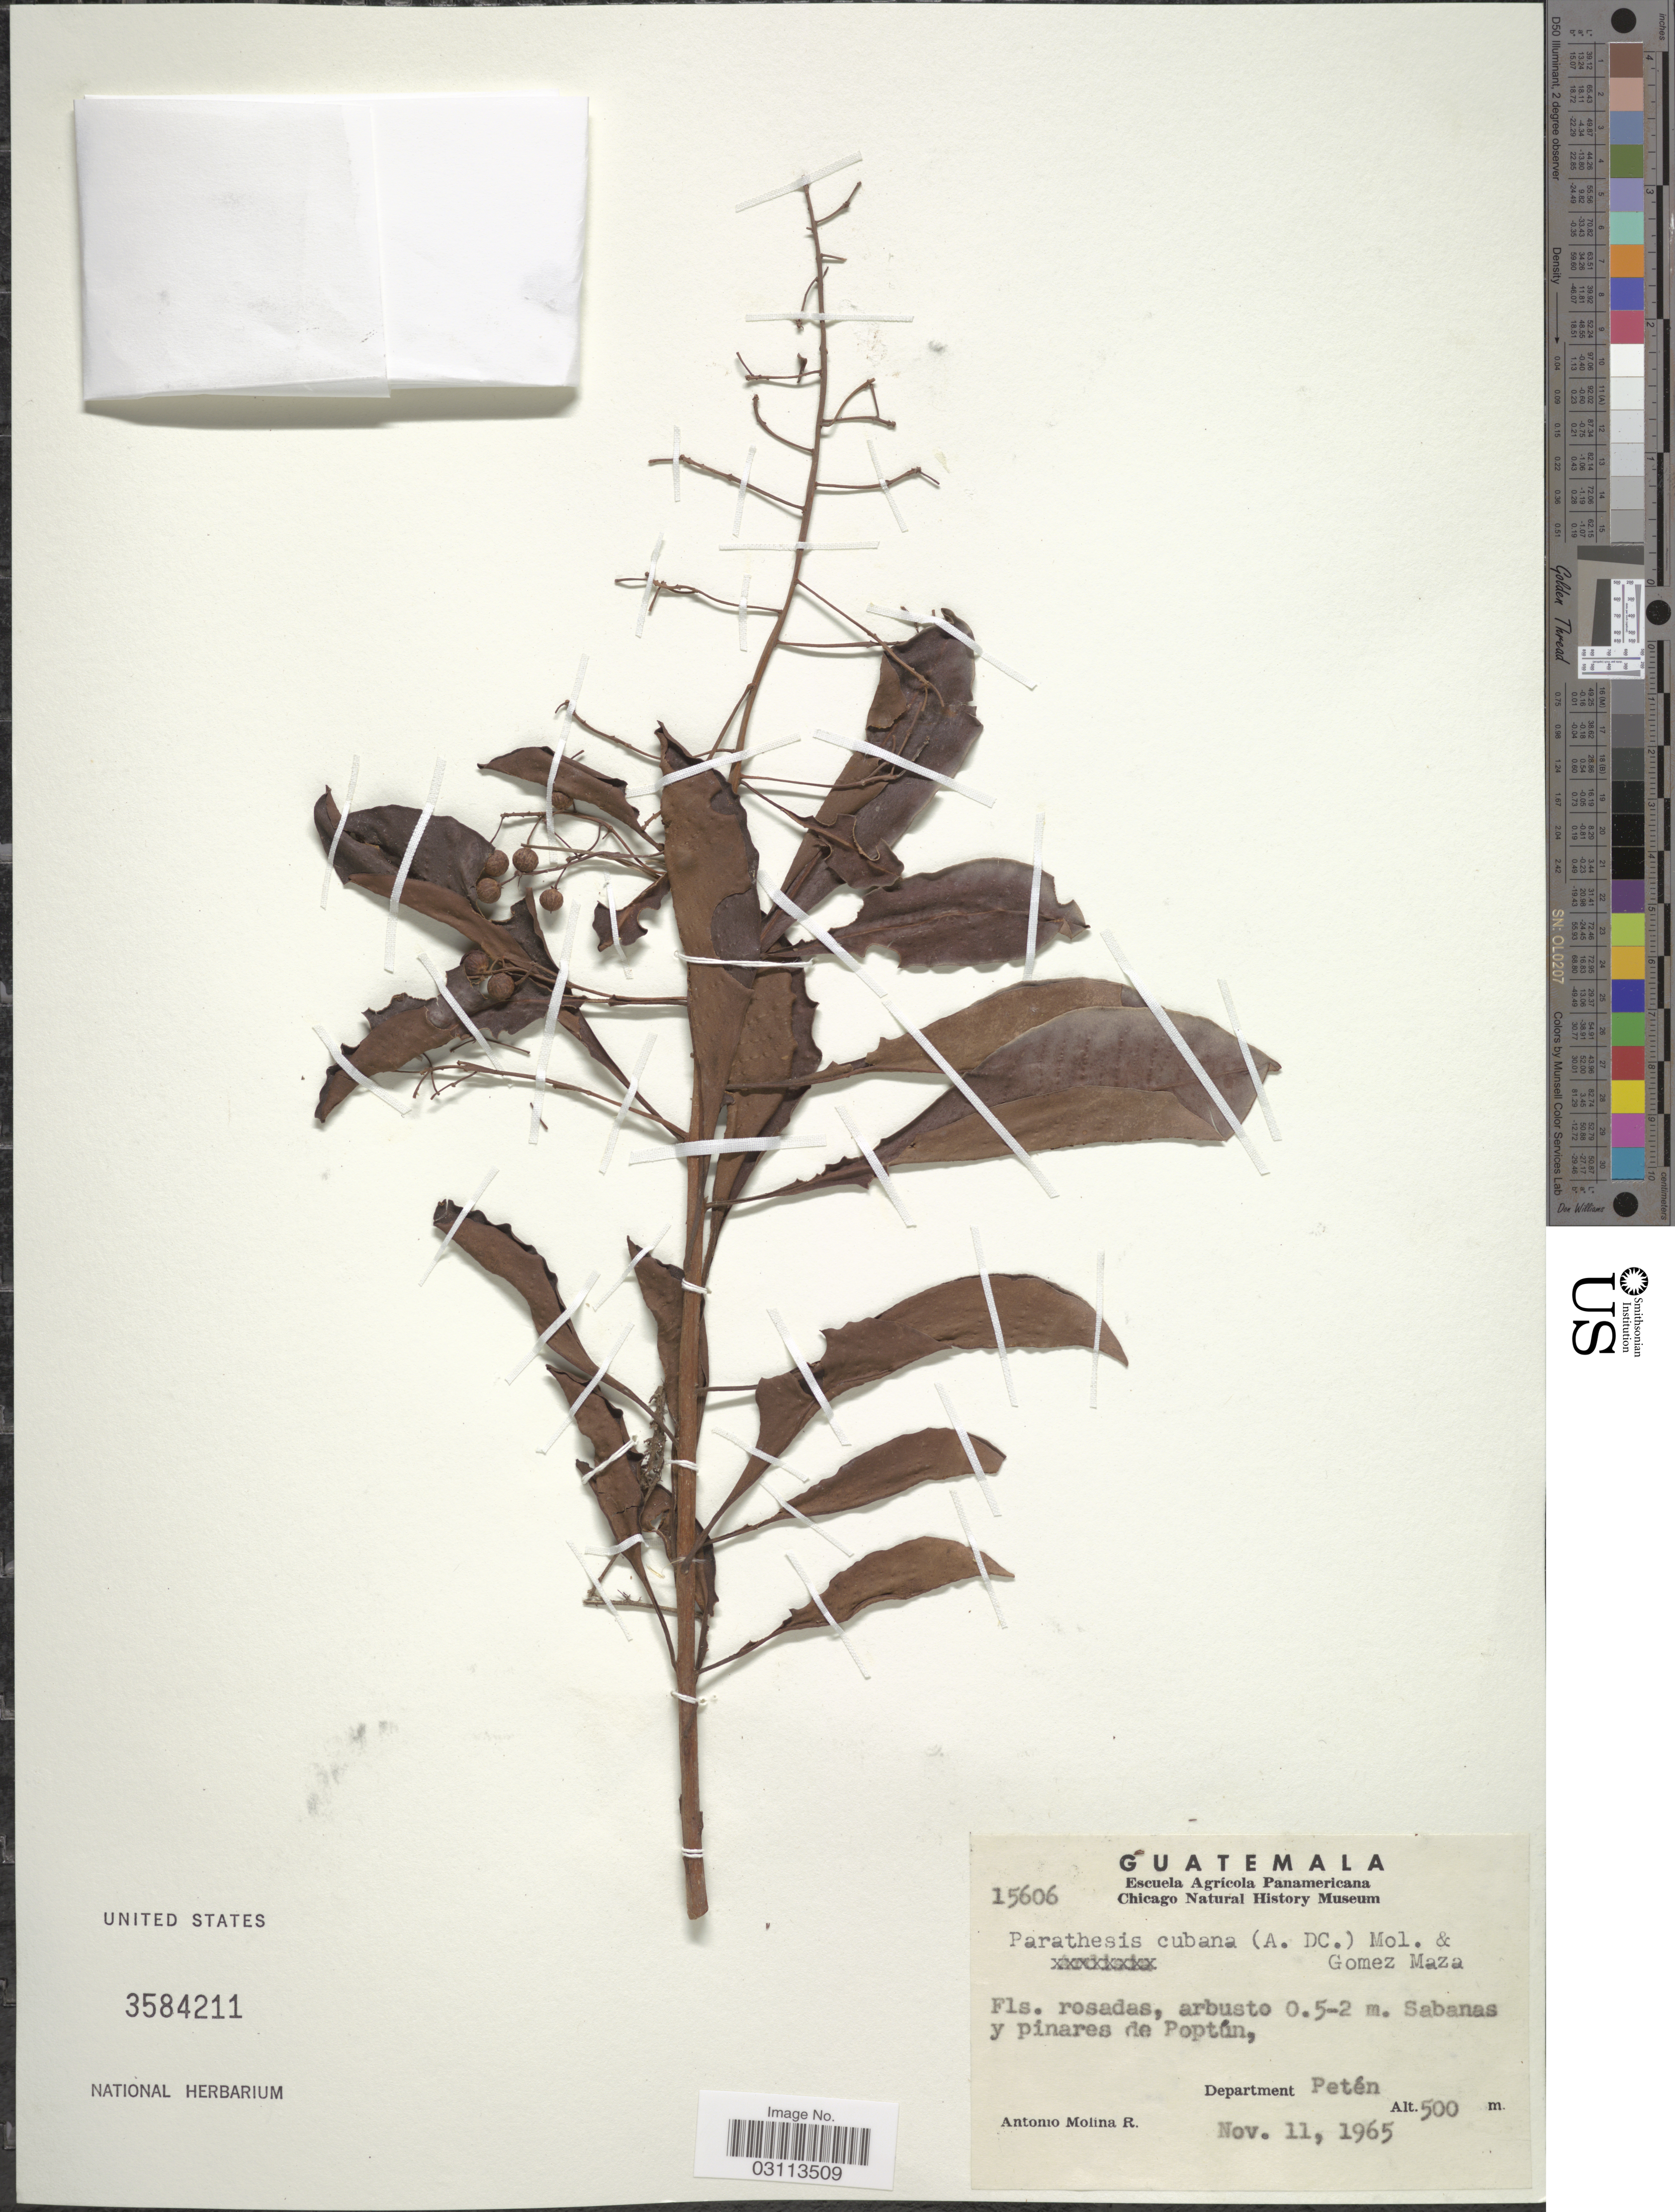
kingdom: Plantae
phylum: Tracheophyta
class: Magnoliopsida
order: Ericales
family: Primulaceae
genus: Parathesis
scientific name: Parathesis cubana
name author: (A. DC.) Molinet & M. Gómez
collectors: A. Molina R.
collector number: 15606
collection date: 1965-11-11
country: Guatemala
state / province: El Petén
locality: Sabanas y pinares de Poptún, Department Petén.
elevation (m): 500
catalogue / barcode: US 3584211